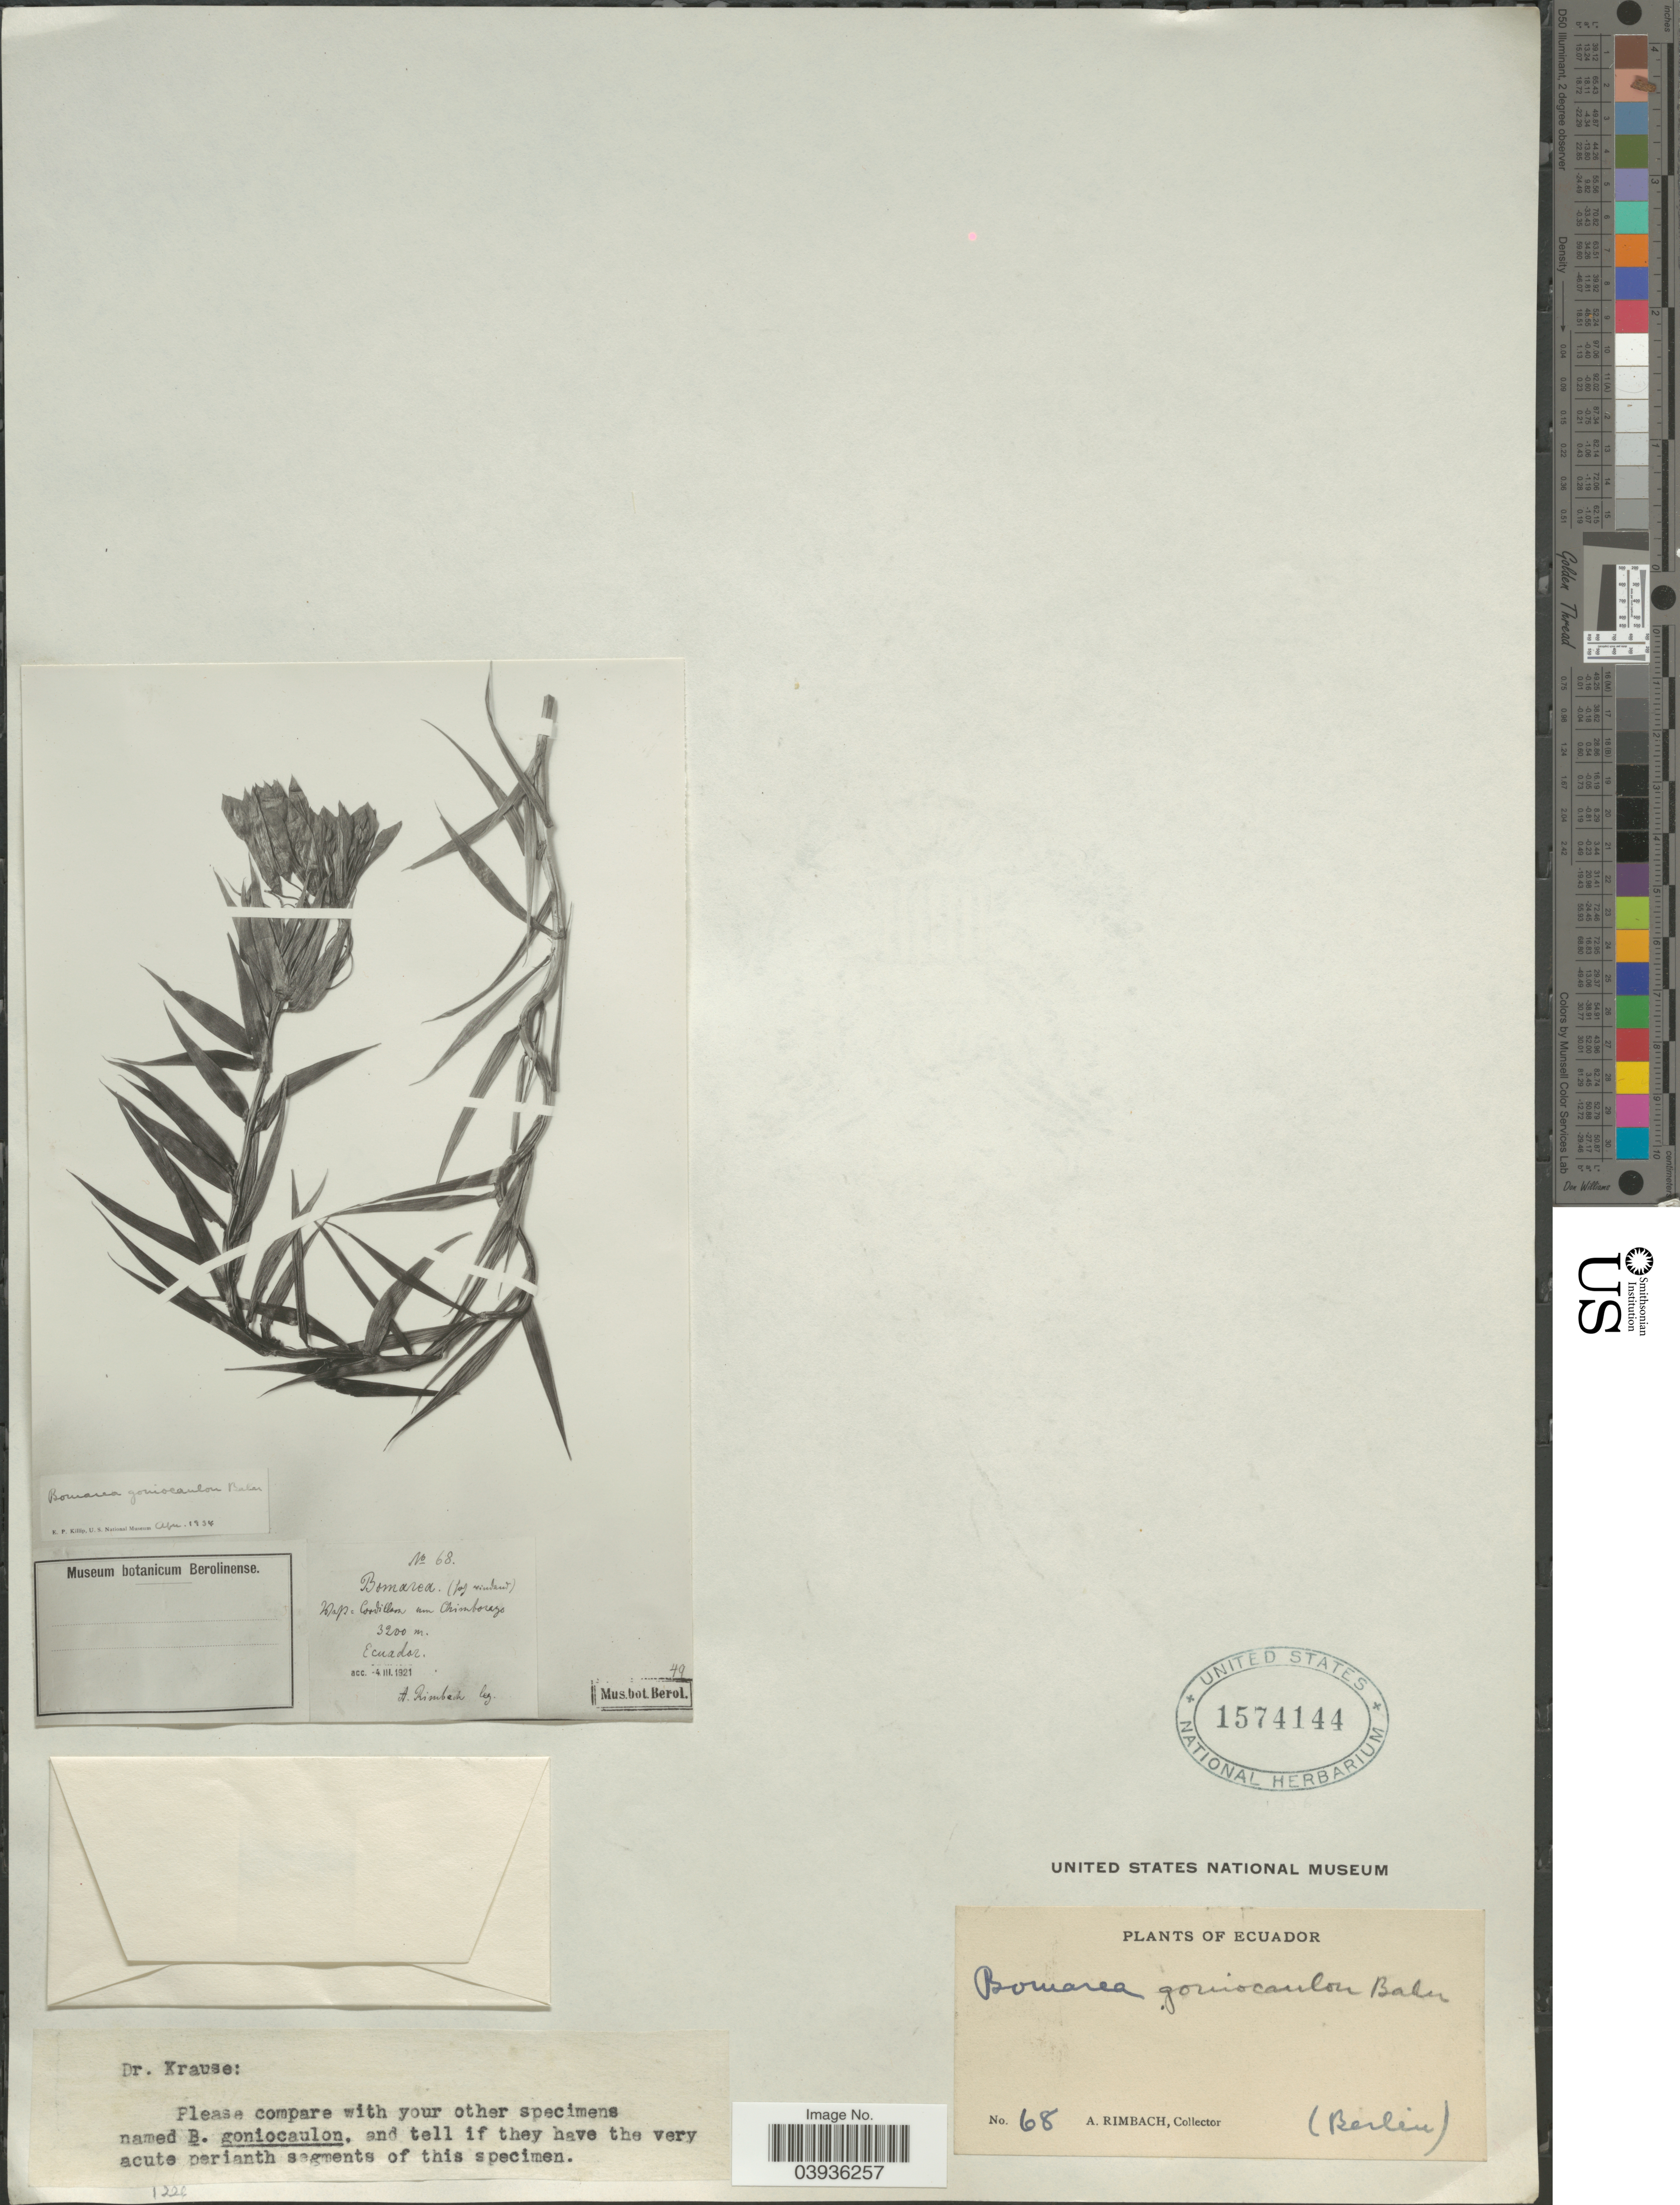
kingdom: Plantae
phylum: Tracheophyta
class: Liliopsida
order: Liliales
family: Alstroemeriaceae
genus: Bomarea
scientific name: Bomarea goniocaulon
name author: Baker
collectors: A. Rimbach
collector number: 68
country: Ecuador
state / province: Chimborazo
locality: Cordillera um Chimborazo.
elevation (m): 3200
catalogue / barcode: US 1574144